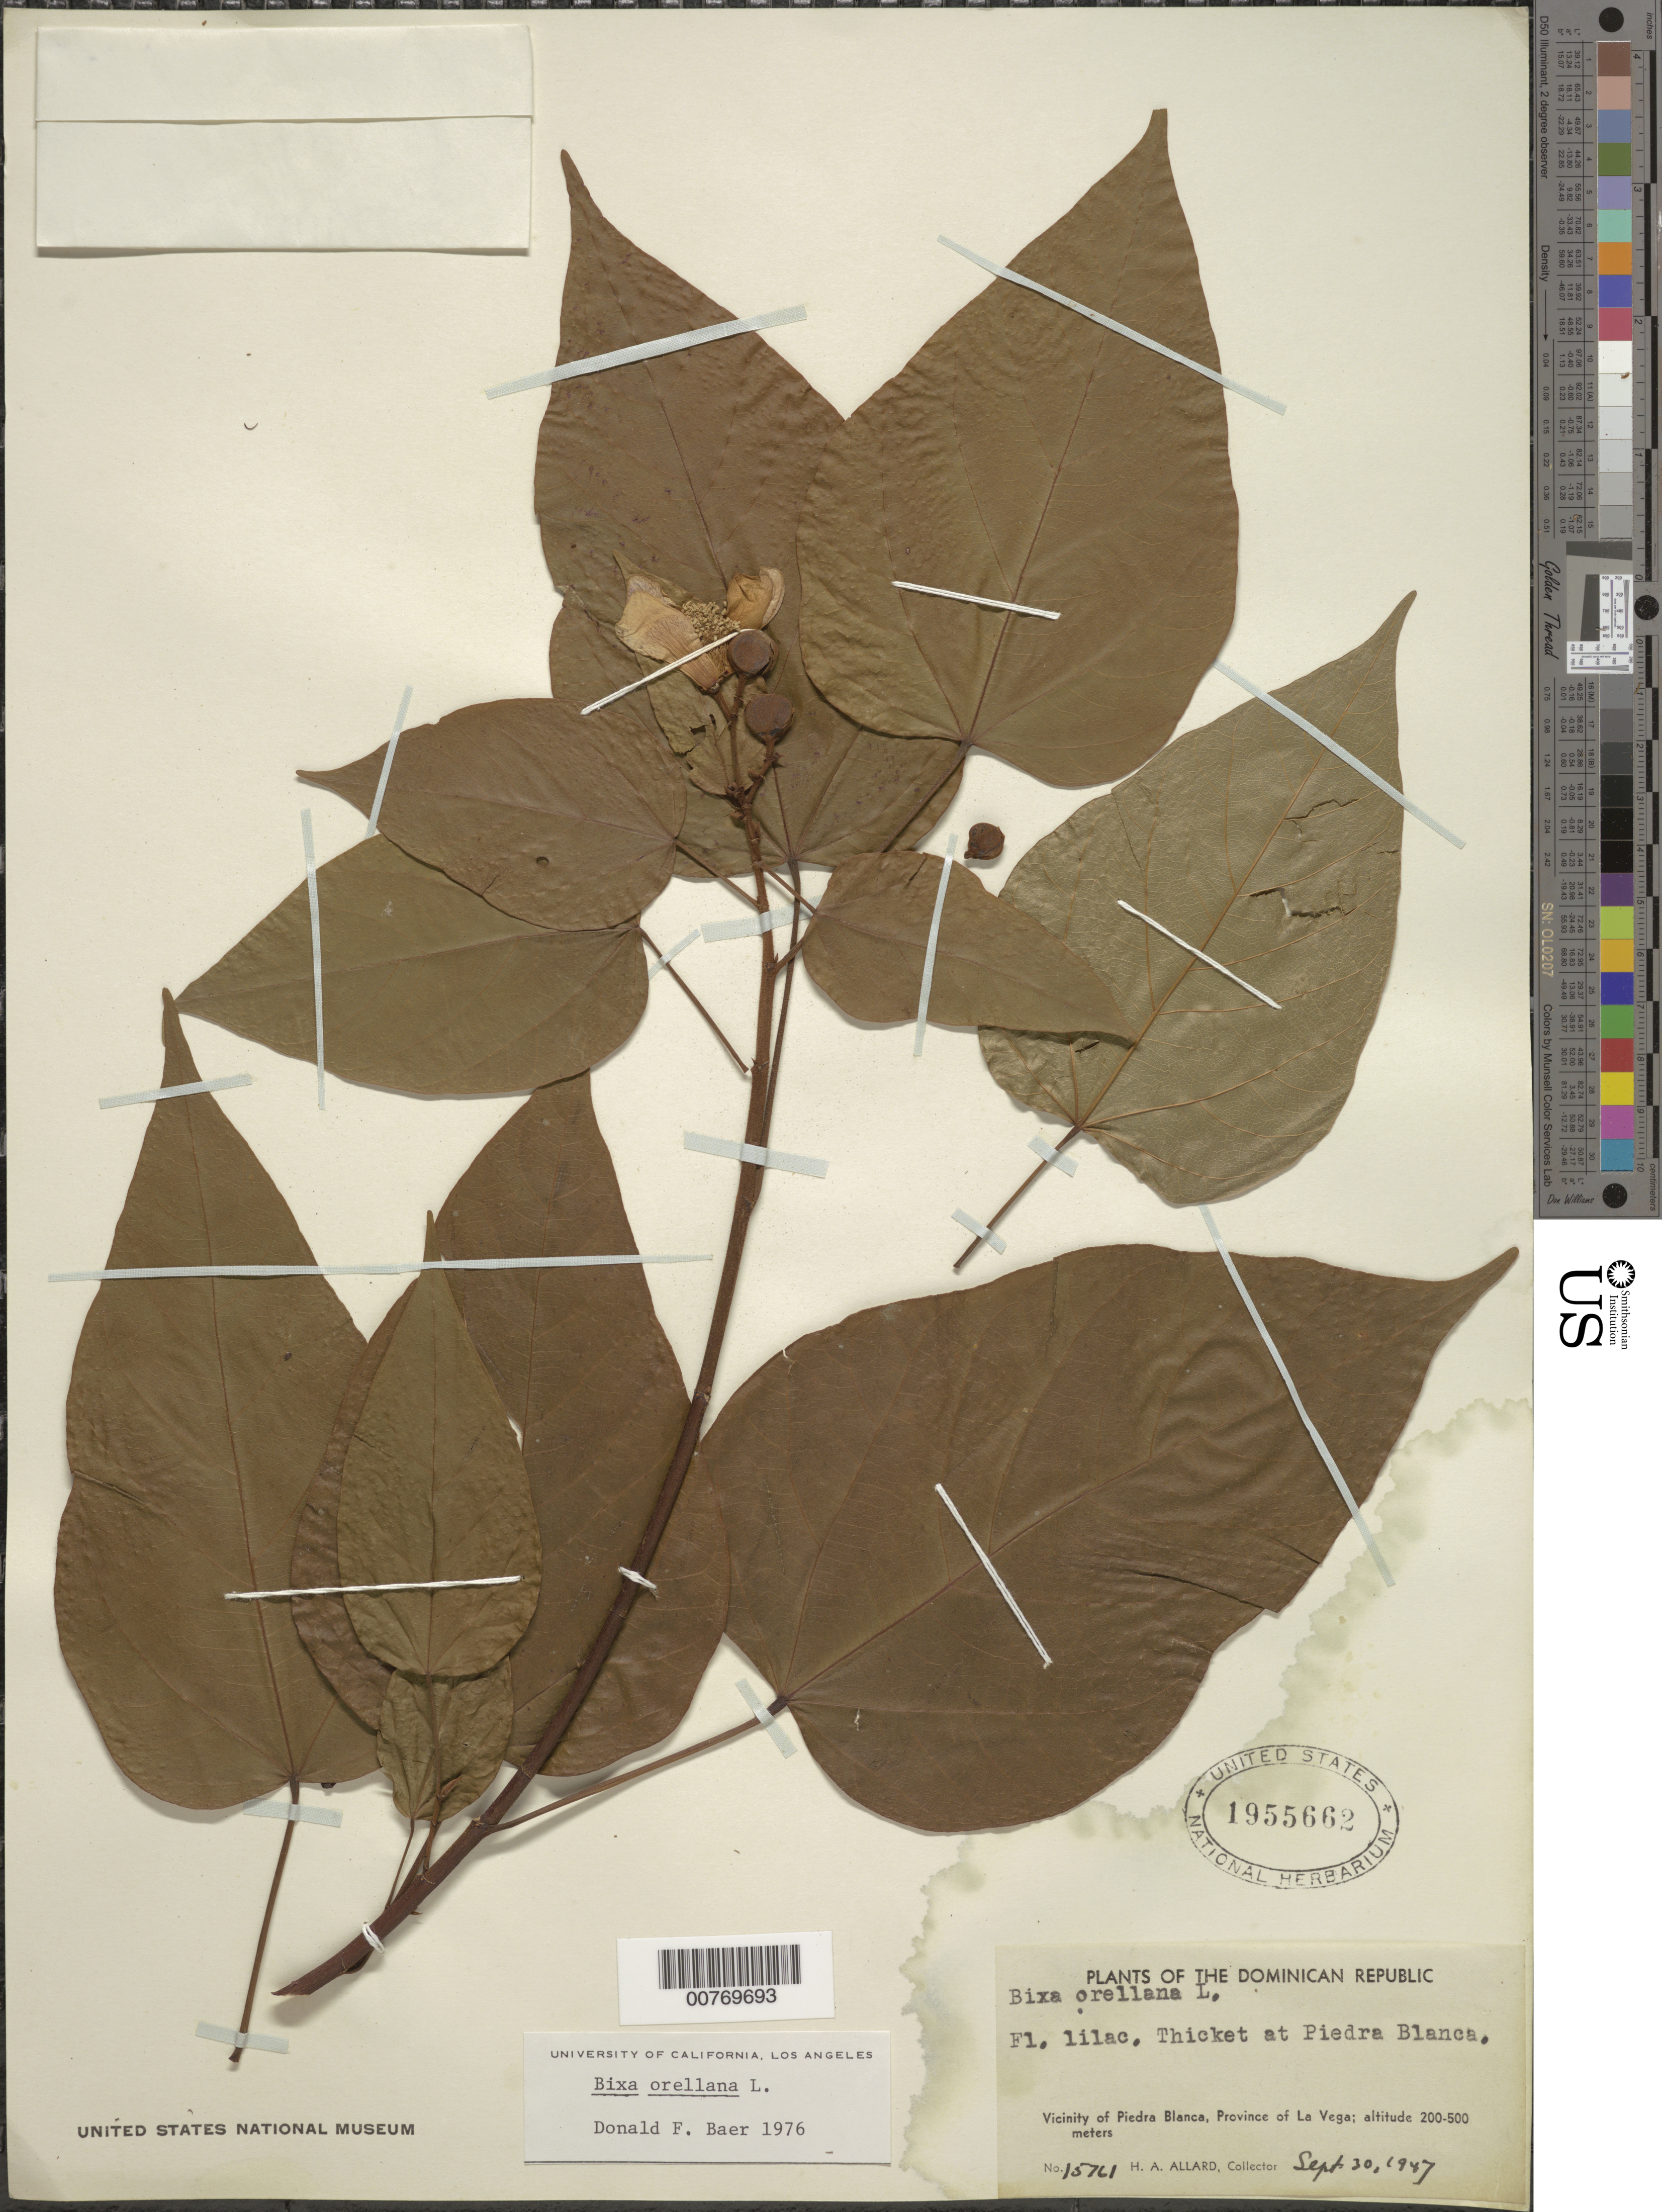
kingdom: Plantae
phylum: Tracheophyta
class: Magnoliopsida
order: Malvales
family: Bixaceae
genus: Bixa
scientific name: Bixa orellana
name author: L.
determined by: Baer, D. F.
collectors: H. A. Allard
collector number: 15761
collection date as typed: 30 Sep 1947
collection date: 1947-09-30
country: Dominican Republic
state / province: La Vega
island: Hispaniola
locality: Vicinity of Piedra Blanca.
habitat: Thicket at Piedra Blanca.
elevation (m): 200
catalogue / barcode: US 1955662